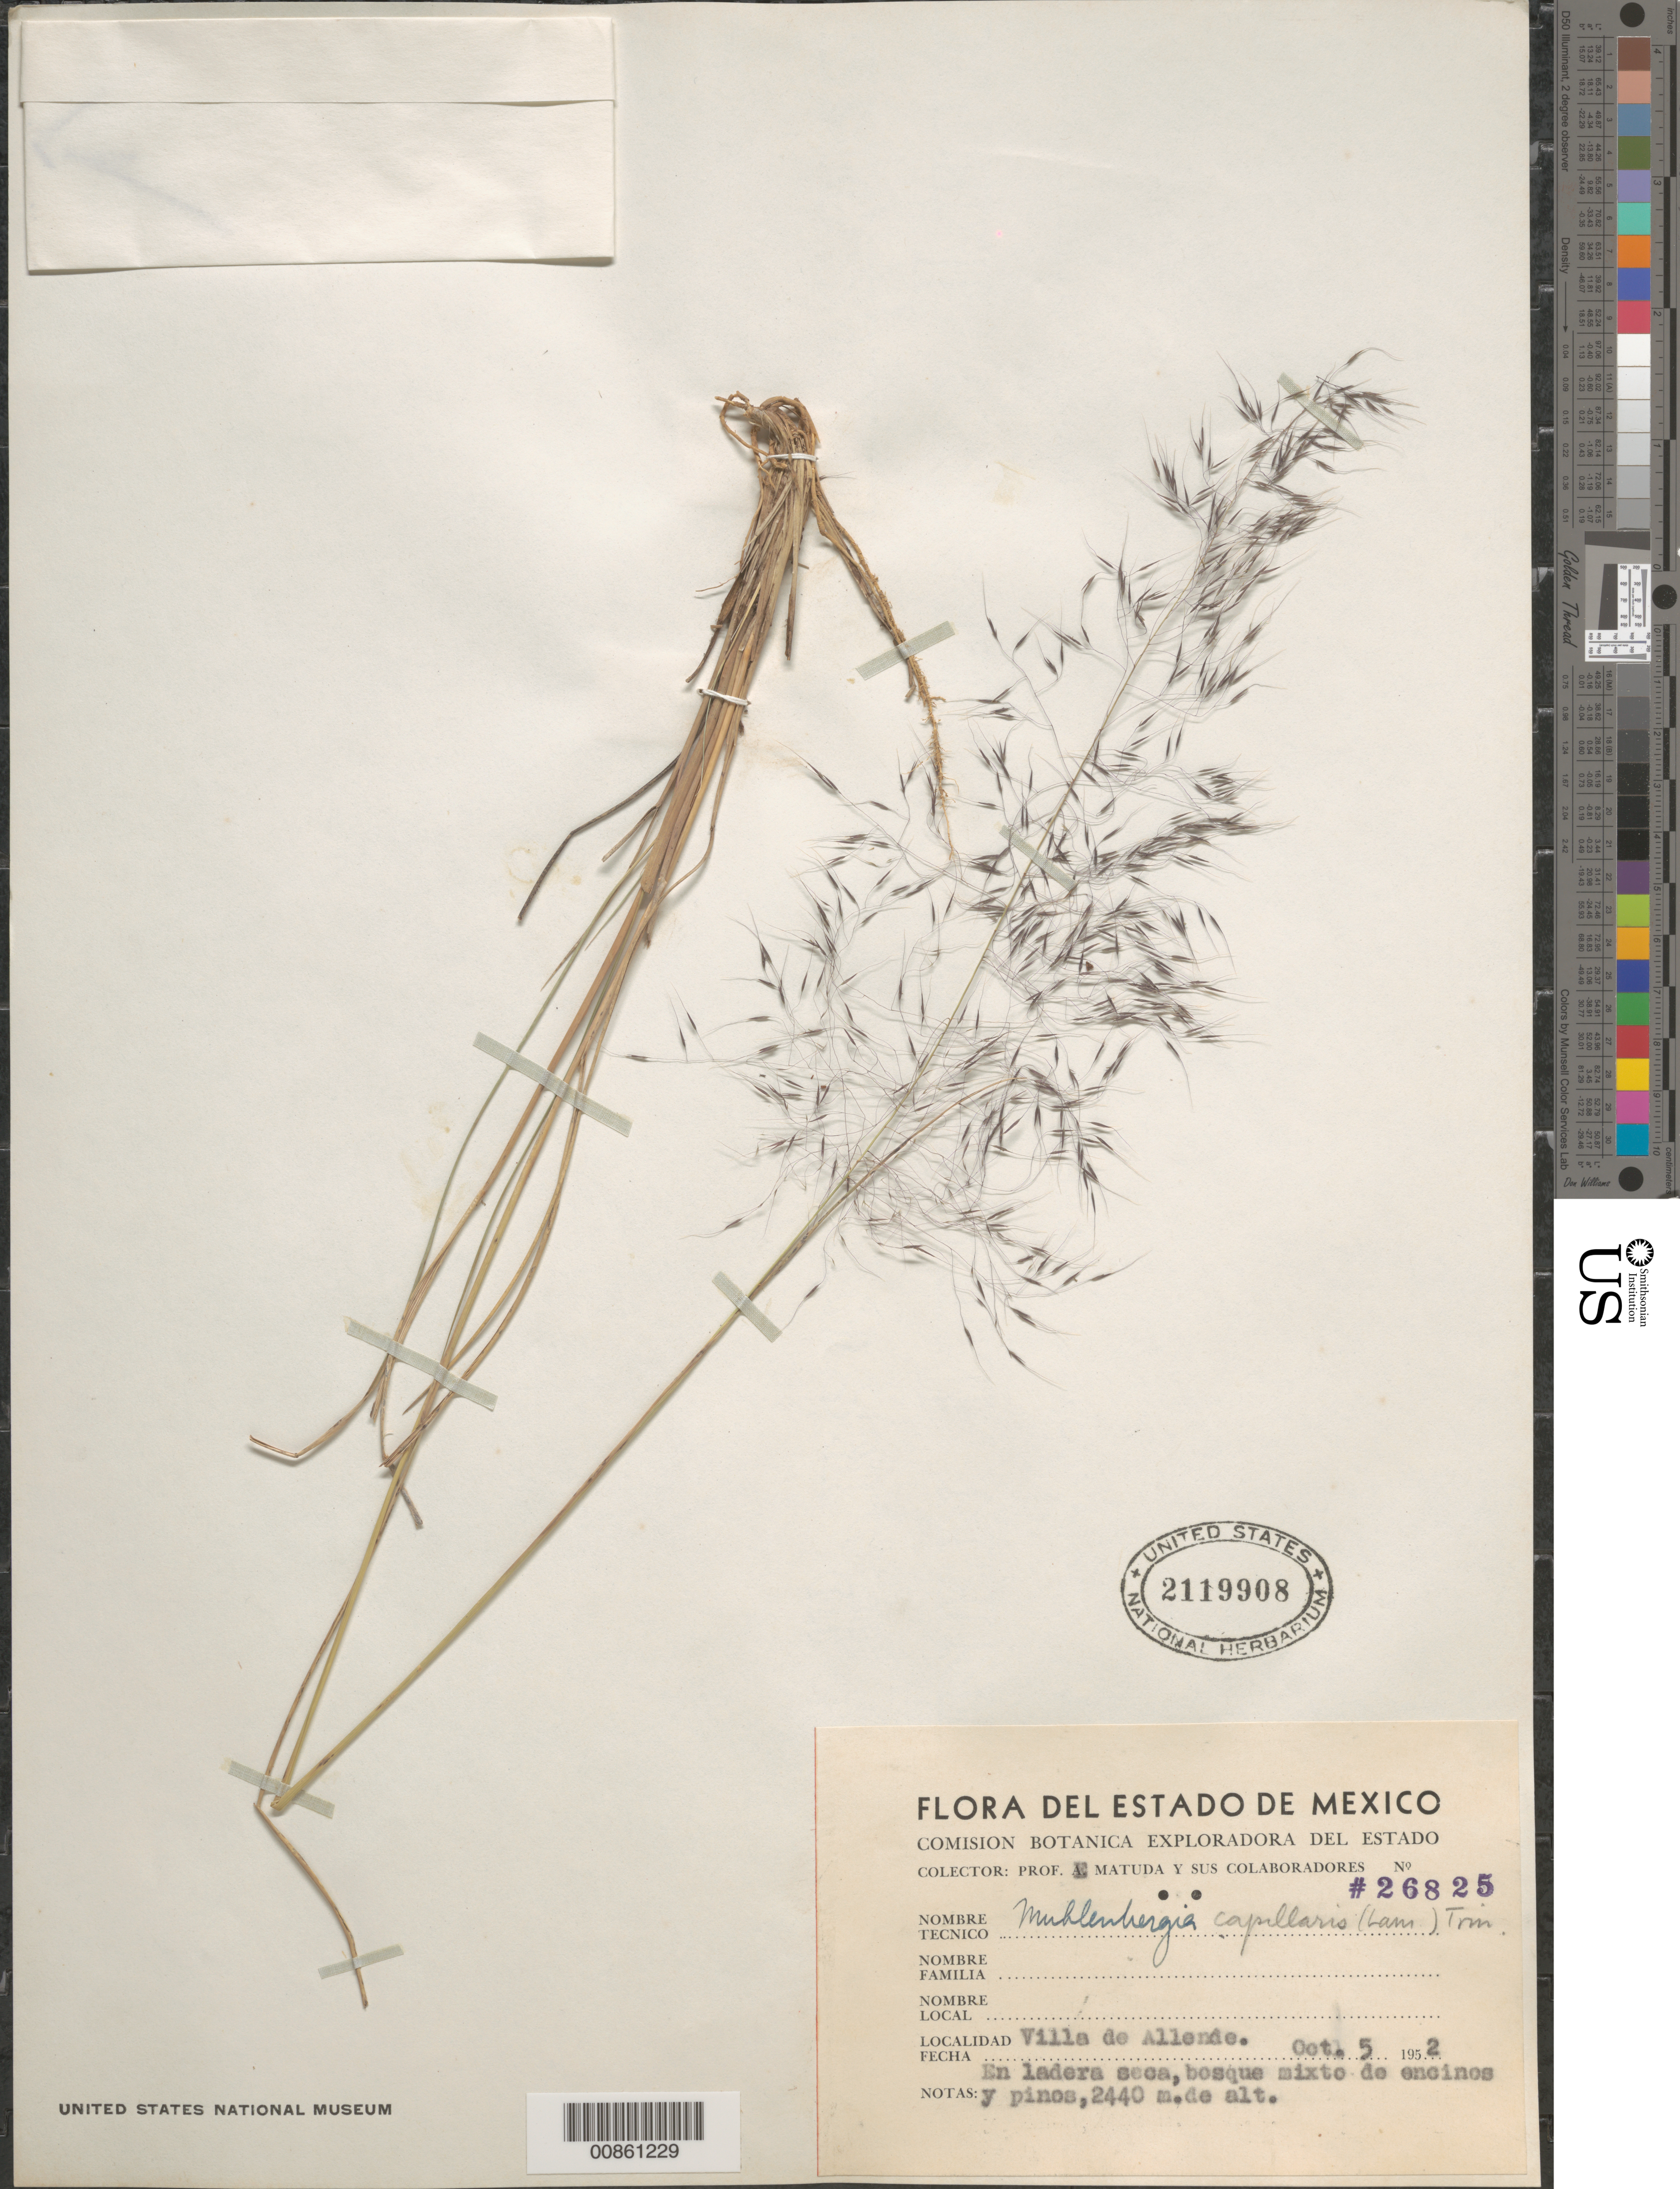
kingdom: Plantae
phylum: Tracheophyta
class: Liliopsida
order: Poales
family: Poaceae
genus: Muhlenbergia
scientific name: Muhlenbergia rigida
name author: (Kunth) Kunth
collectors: E. Matuda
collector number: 26825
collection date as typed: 05 Oct 1952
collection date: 1952-10-05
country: Mexico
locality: Villa de Allende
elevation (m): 2440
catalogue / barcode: US 2119908